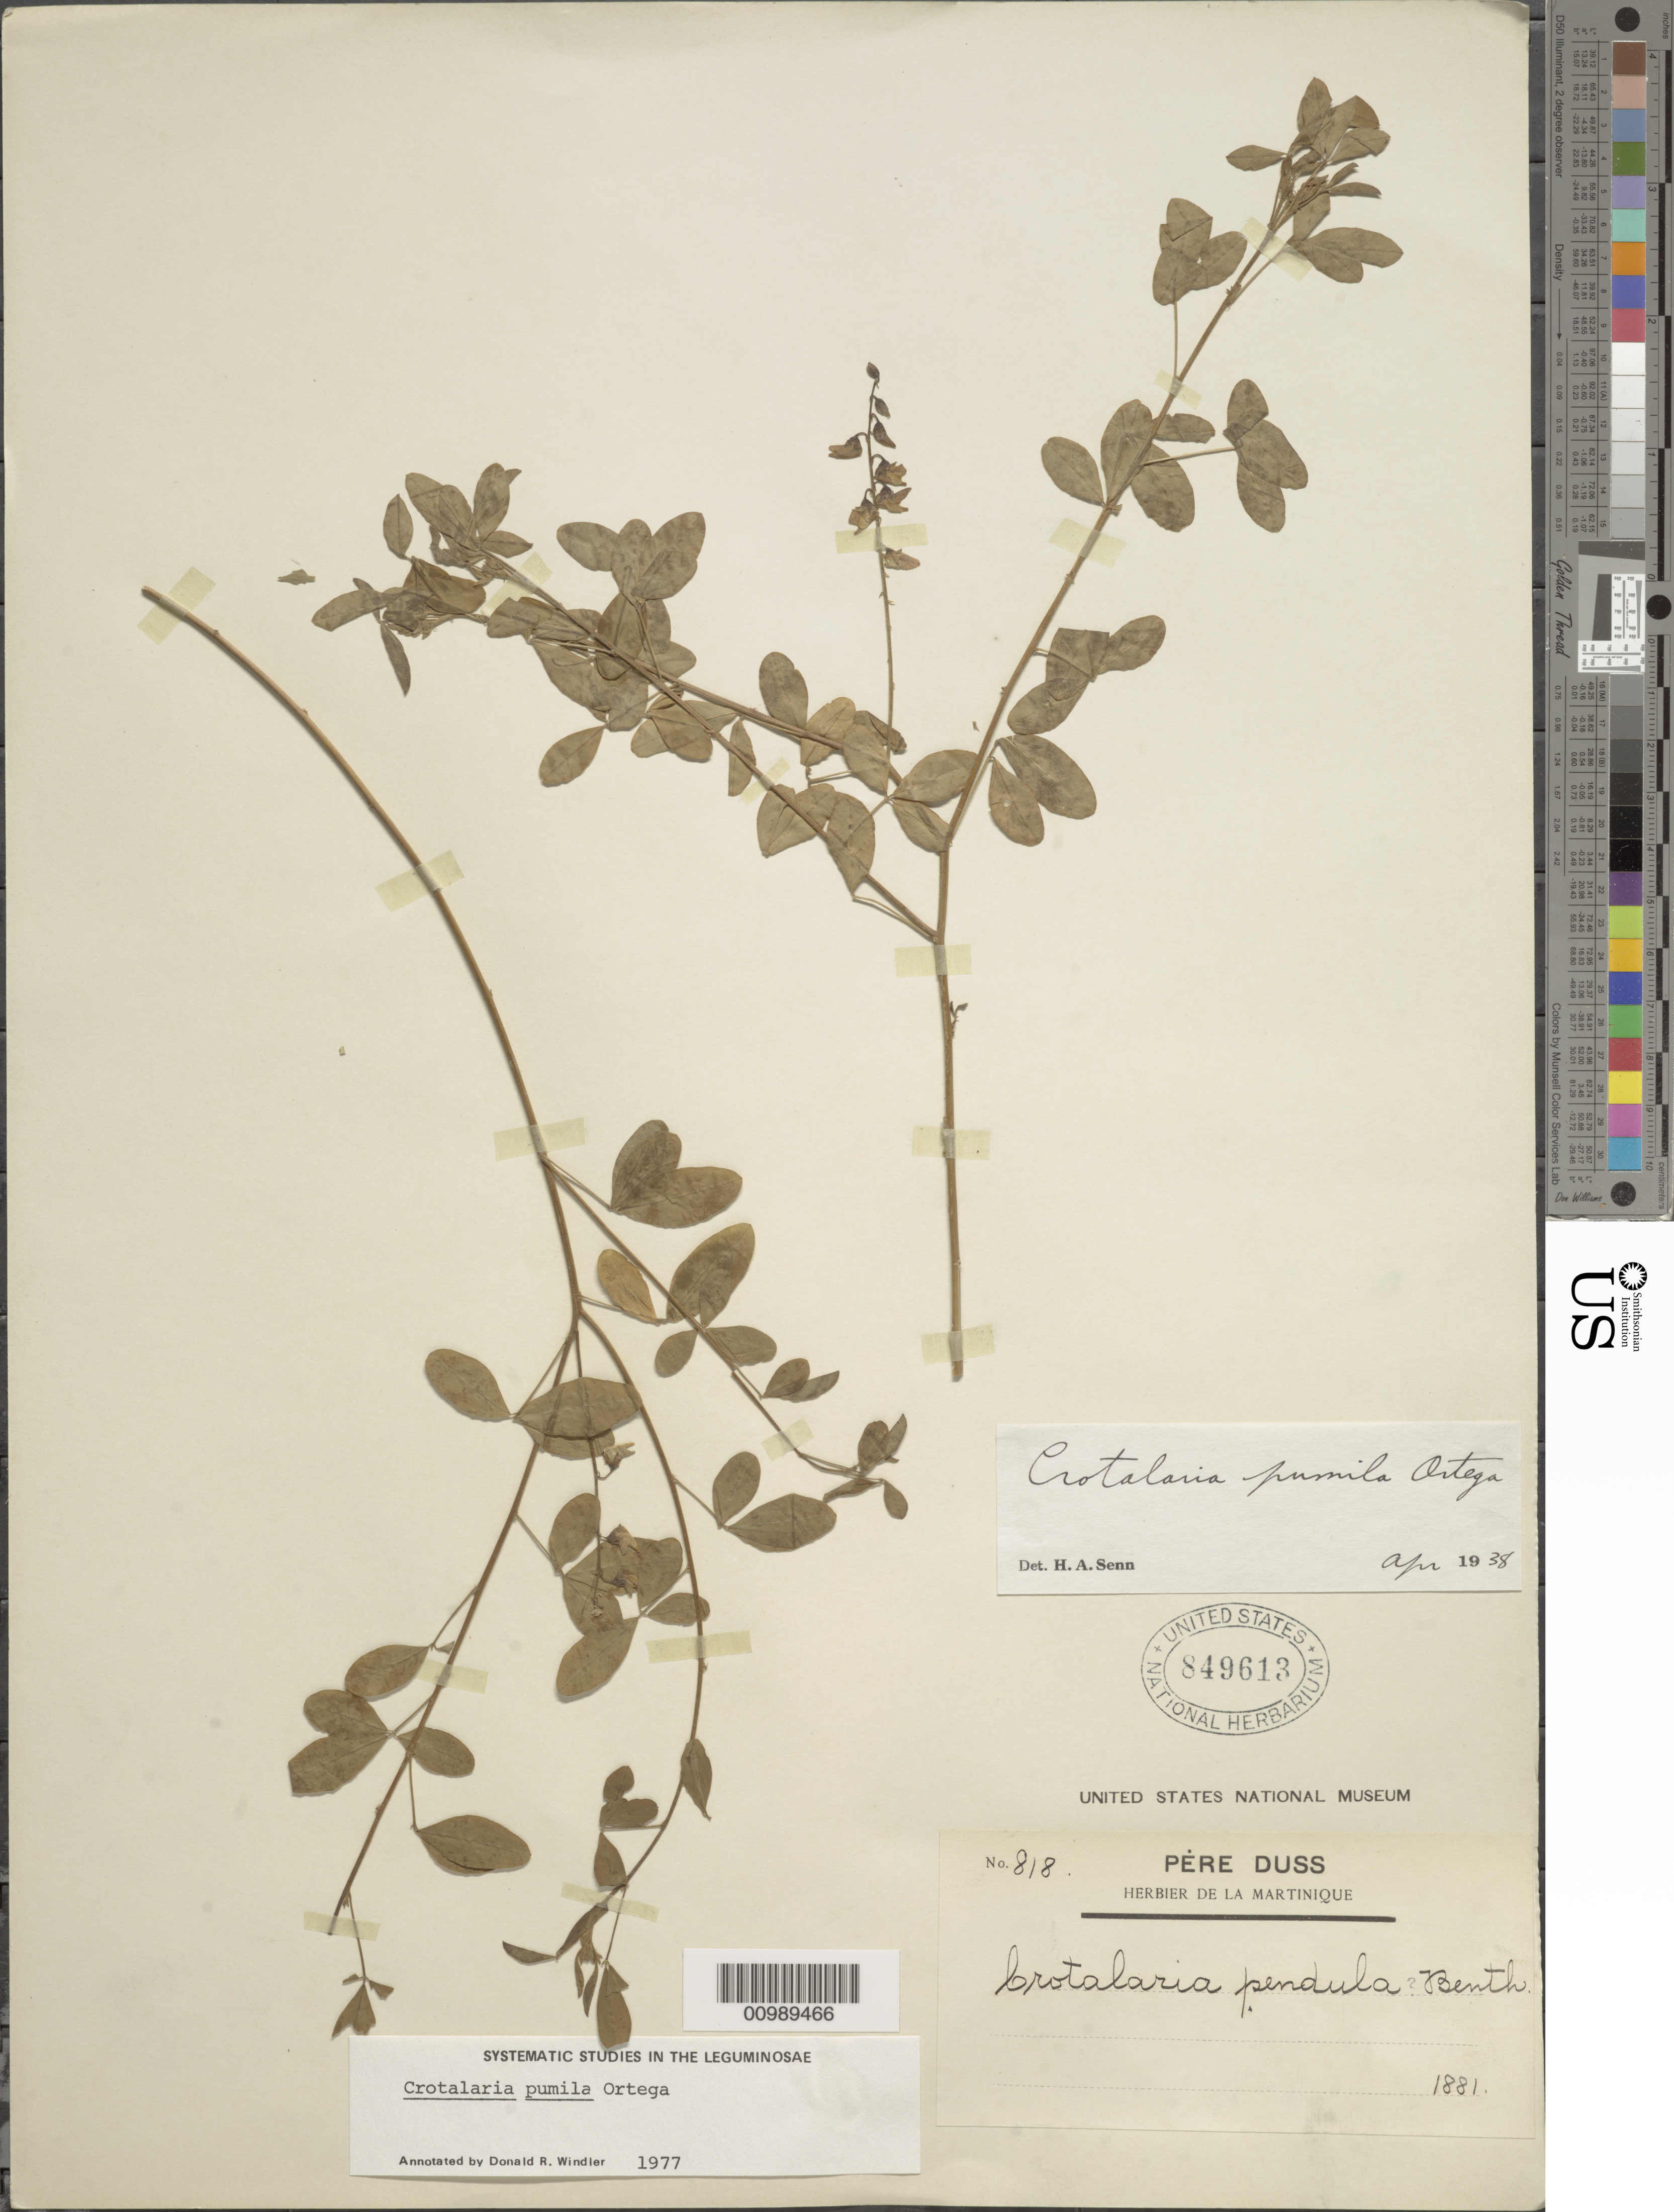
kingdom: Plantae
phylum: Tracheophyta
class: Magnoliopsida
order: Fabales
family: Fabaceae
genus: Crotalaria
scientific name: Crotalaria pumila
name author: Ortega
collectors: Père Duss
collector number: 818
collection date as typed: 1881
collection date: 1881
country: Martinique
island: Martinique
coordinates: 0 N, 0 E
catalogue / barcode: US 849613